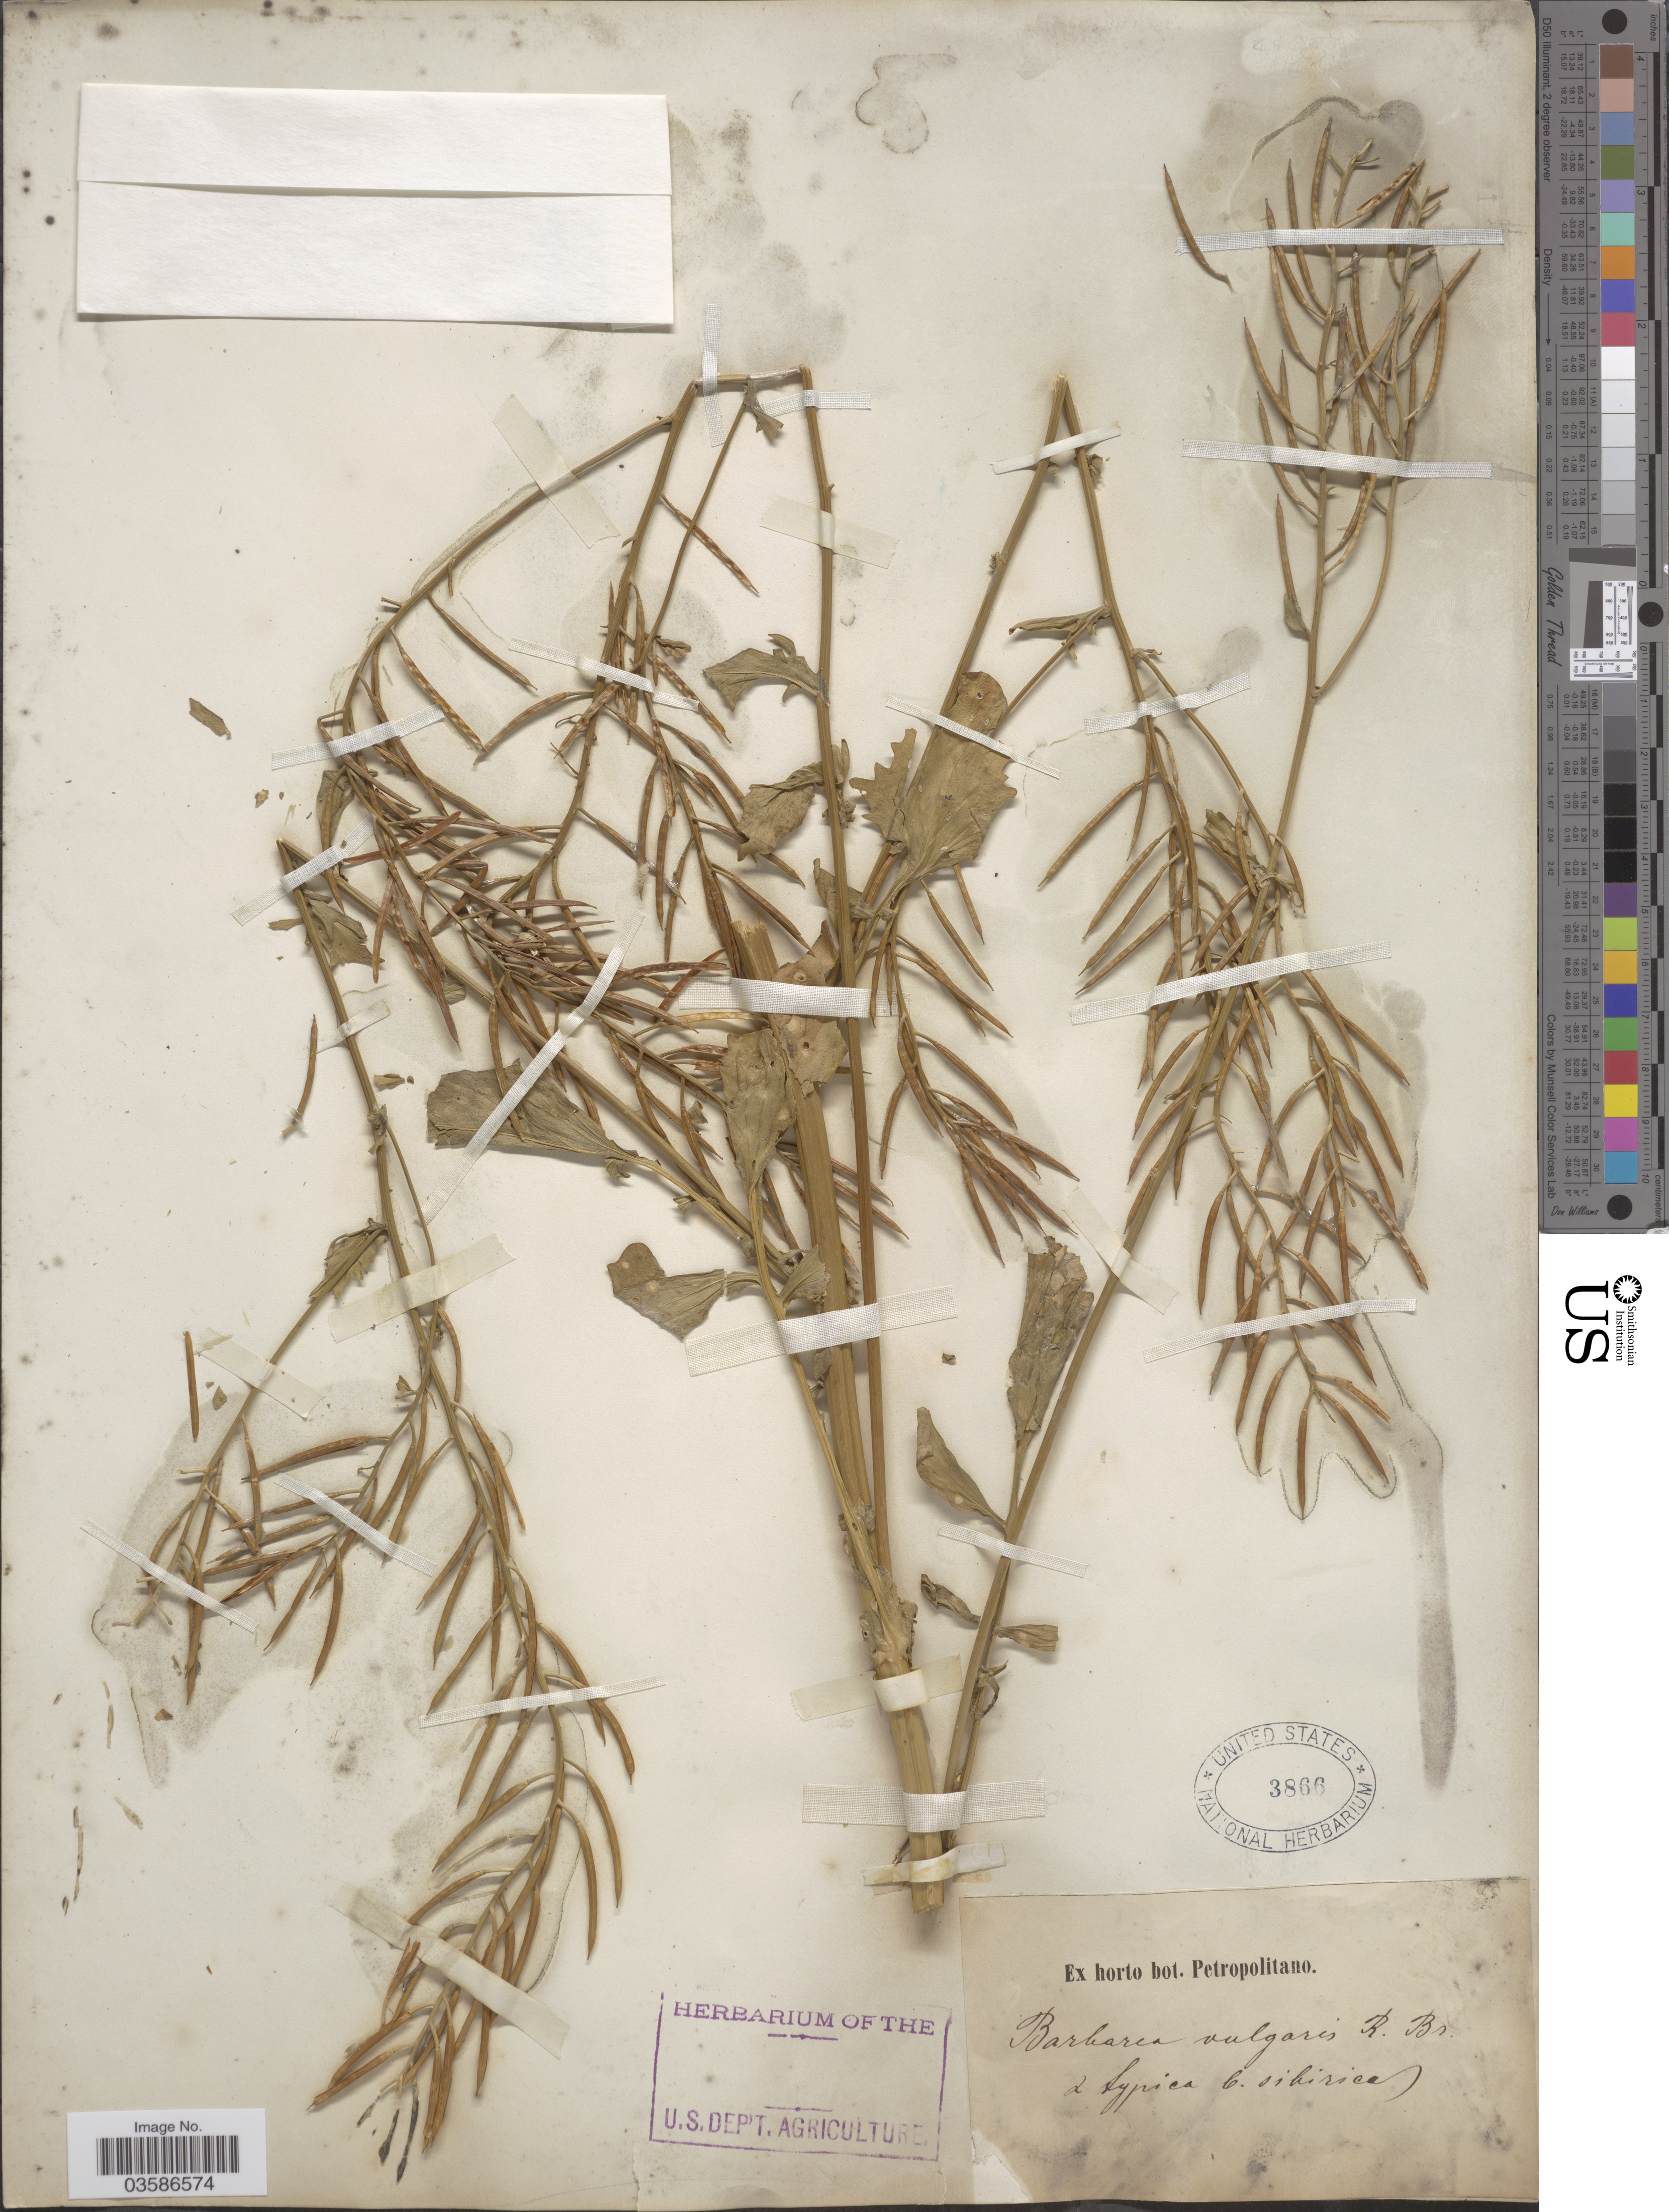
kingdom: Plantae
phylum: Tracheophyta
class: Magnoliopsida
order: Brassicales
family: Brassicaceae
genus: Barbarea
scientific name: Barbarea vulgaris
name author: W.T. Aiton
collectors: ex Horto Bot. Petropolitano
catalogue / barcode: US 3866